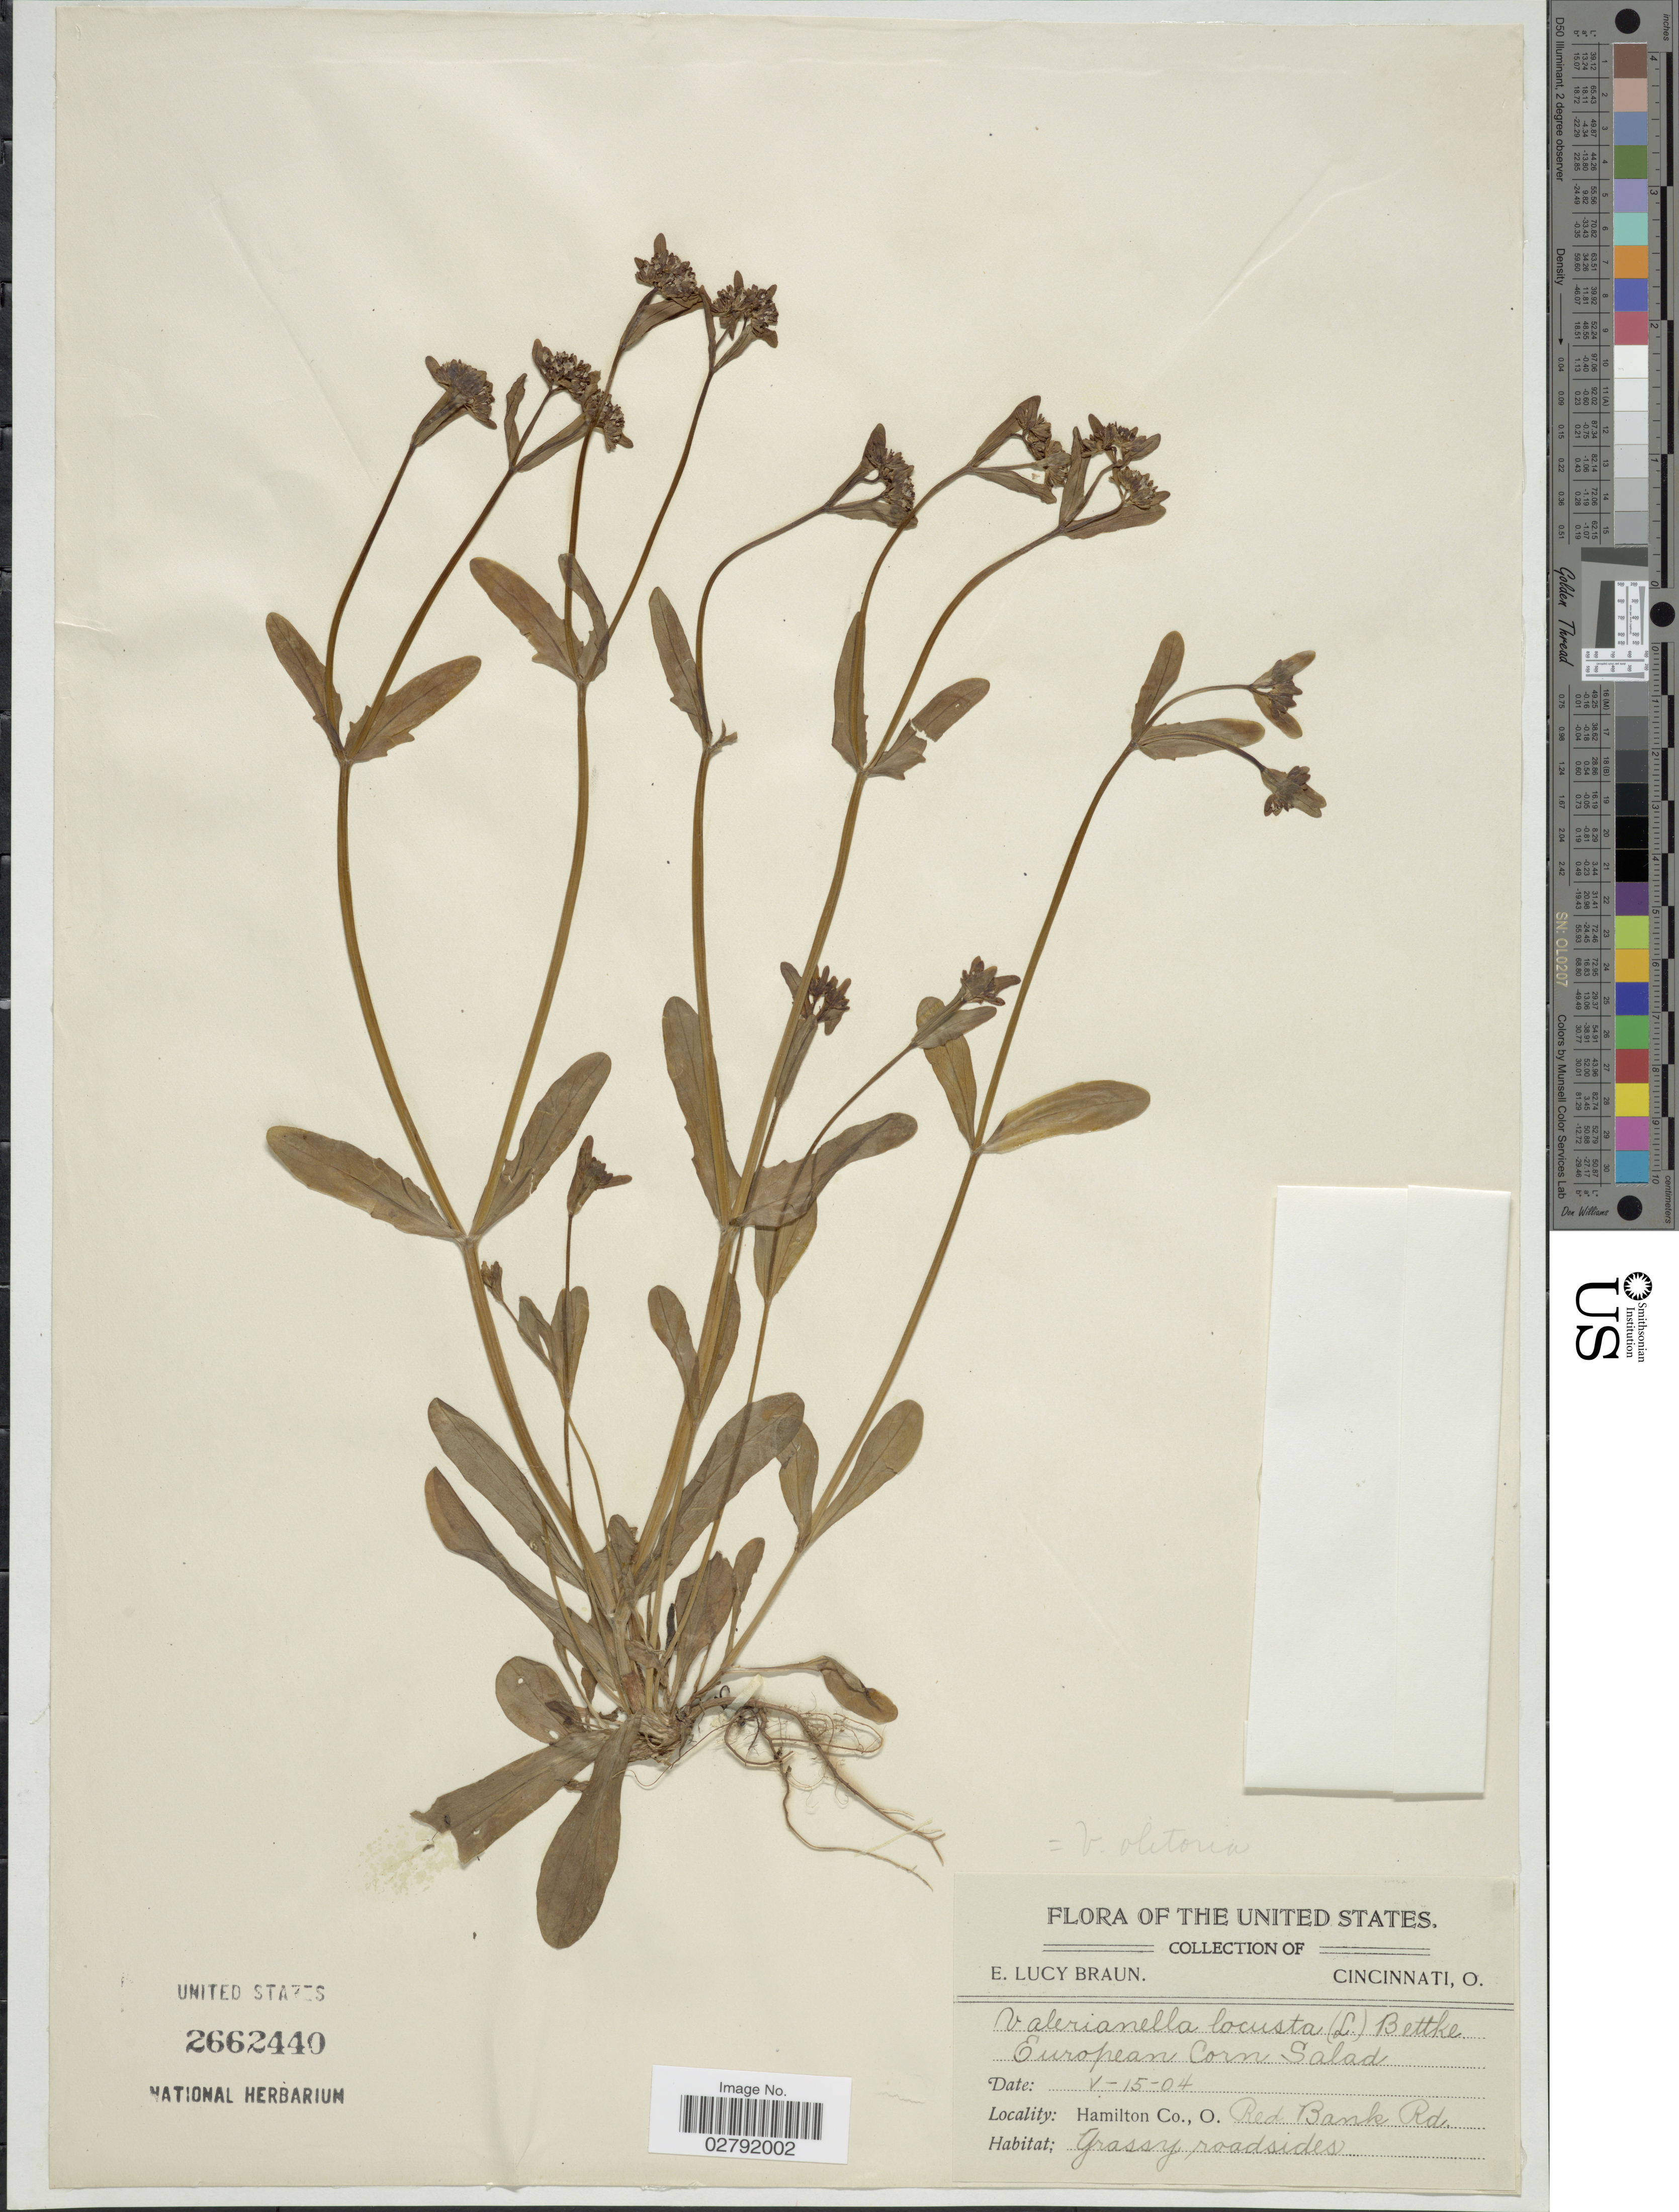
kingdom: Plantae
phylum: Tracheophyta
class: Magnoliopsida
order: Dipsacales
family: Caprifoliaceae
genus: Valerianella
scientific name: Valerianella olitoria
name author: (L.) Pollich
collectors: E. L. Braun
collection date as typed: Transcribed d/m/y: 15/5/4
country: United States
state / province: Ohio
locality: Hamilton Co., Red Bank Rd.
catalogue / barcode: US 2662440